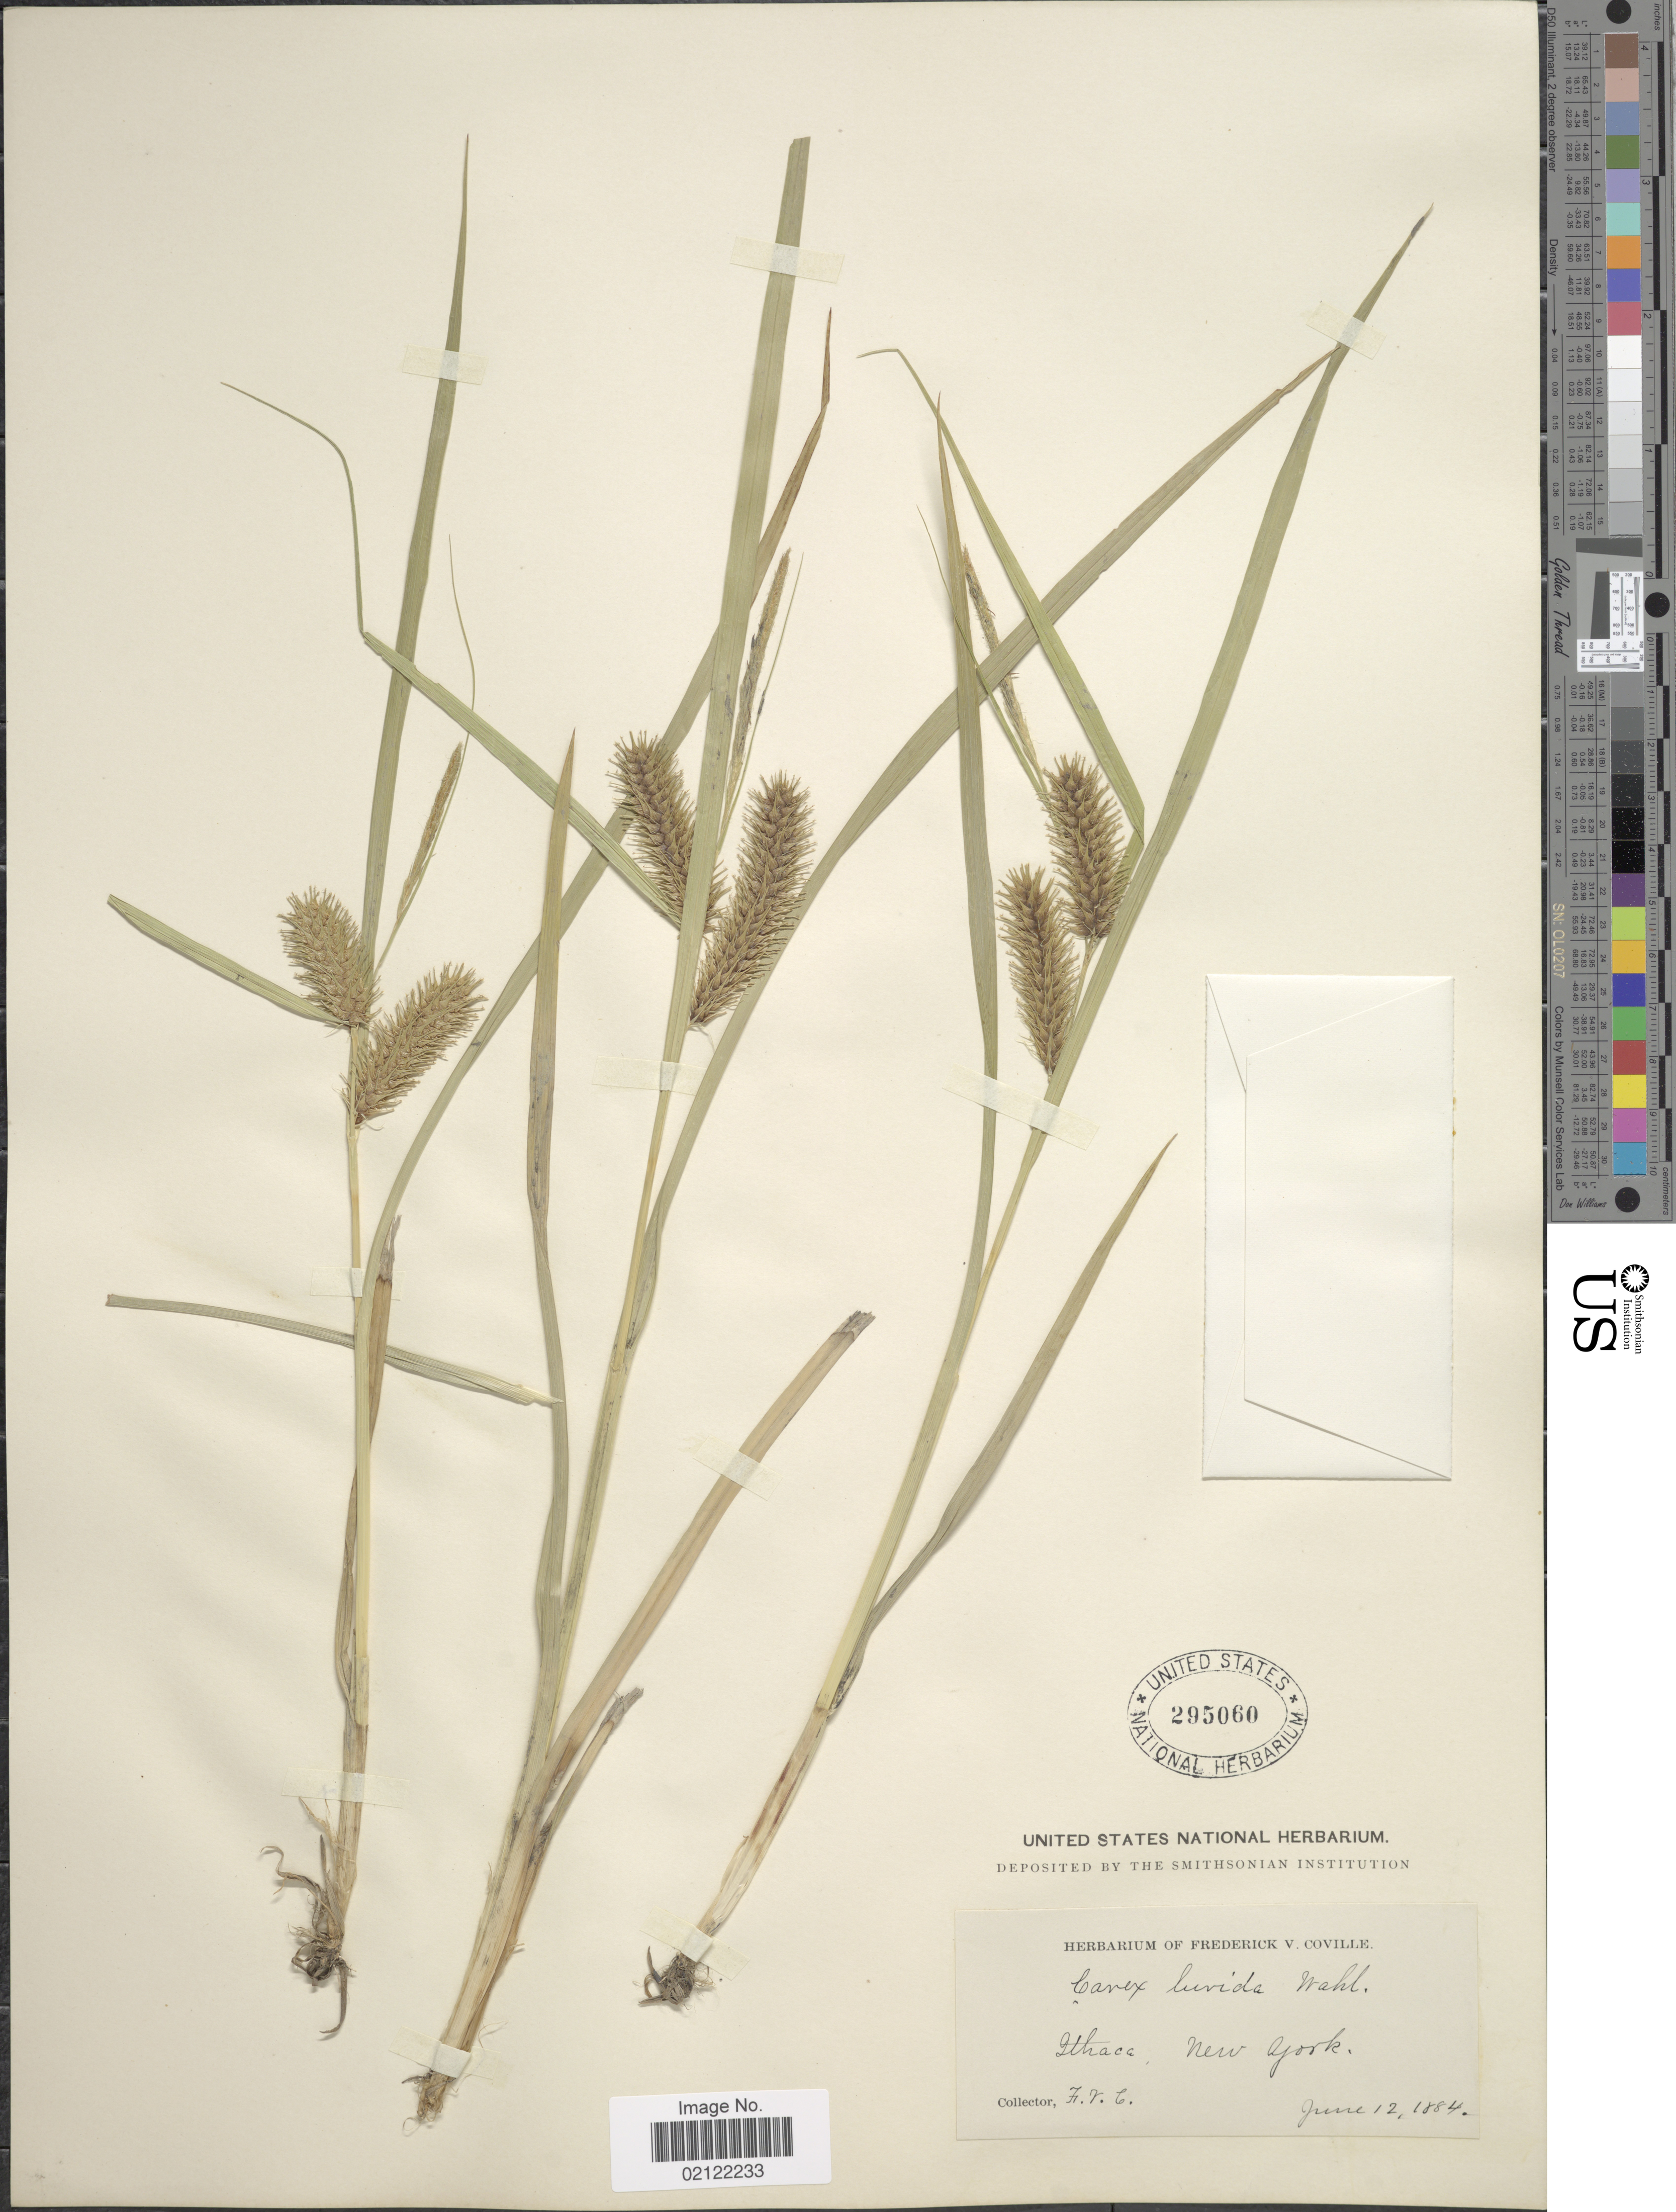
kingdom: Plantae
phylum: Tracheophyta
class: Liliopsida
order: Poales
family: Cyperaceae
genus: Carex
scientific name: Carex lurida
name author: Wahlenb.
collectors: F. V. Coville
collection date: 1884-06-12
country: United States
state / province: New York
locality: Ithaca, New York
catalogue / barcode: US 295060